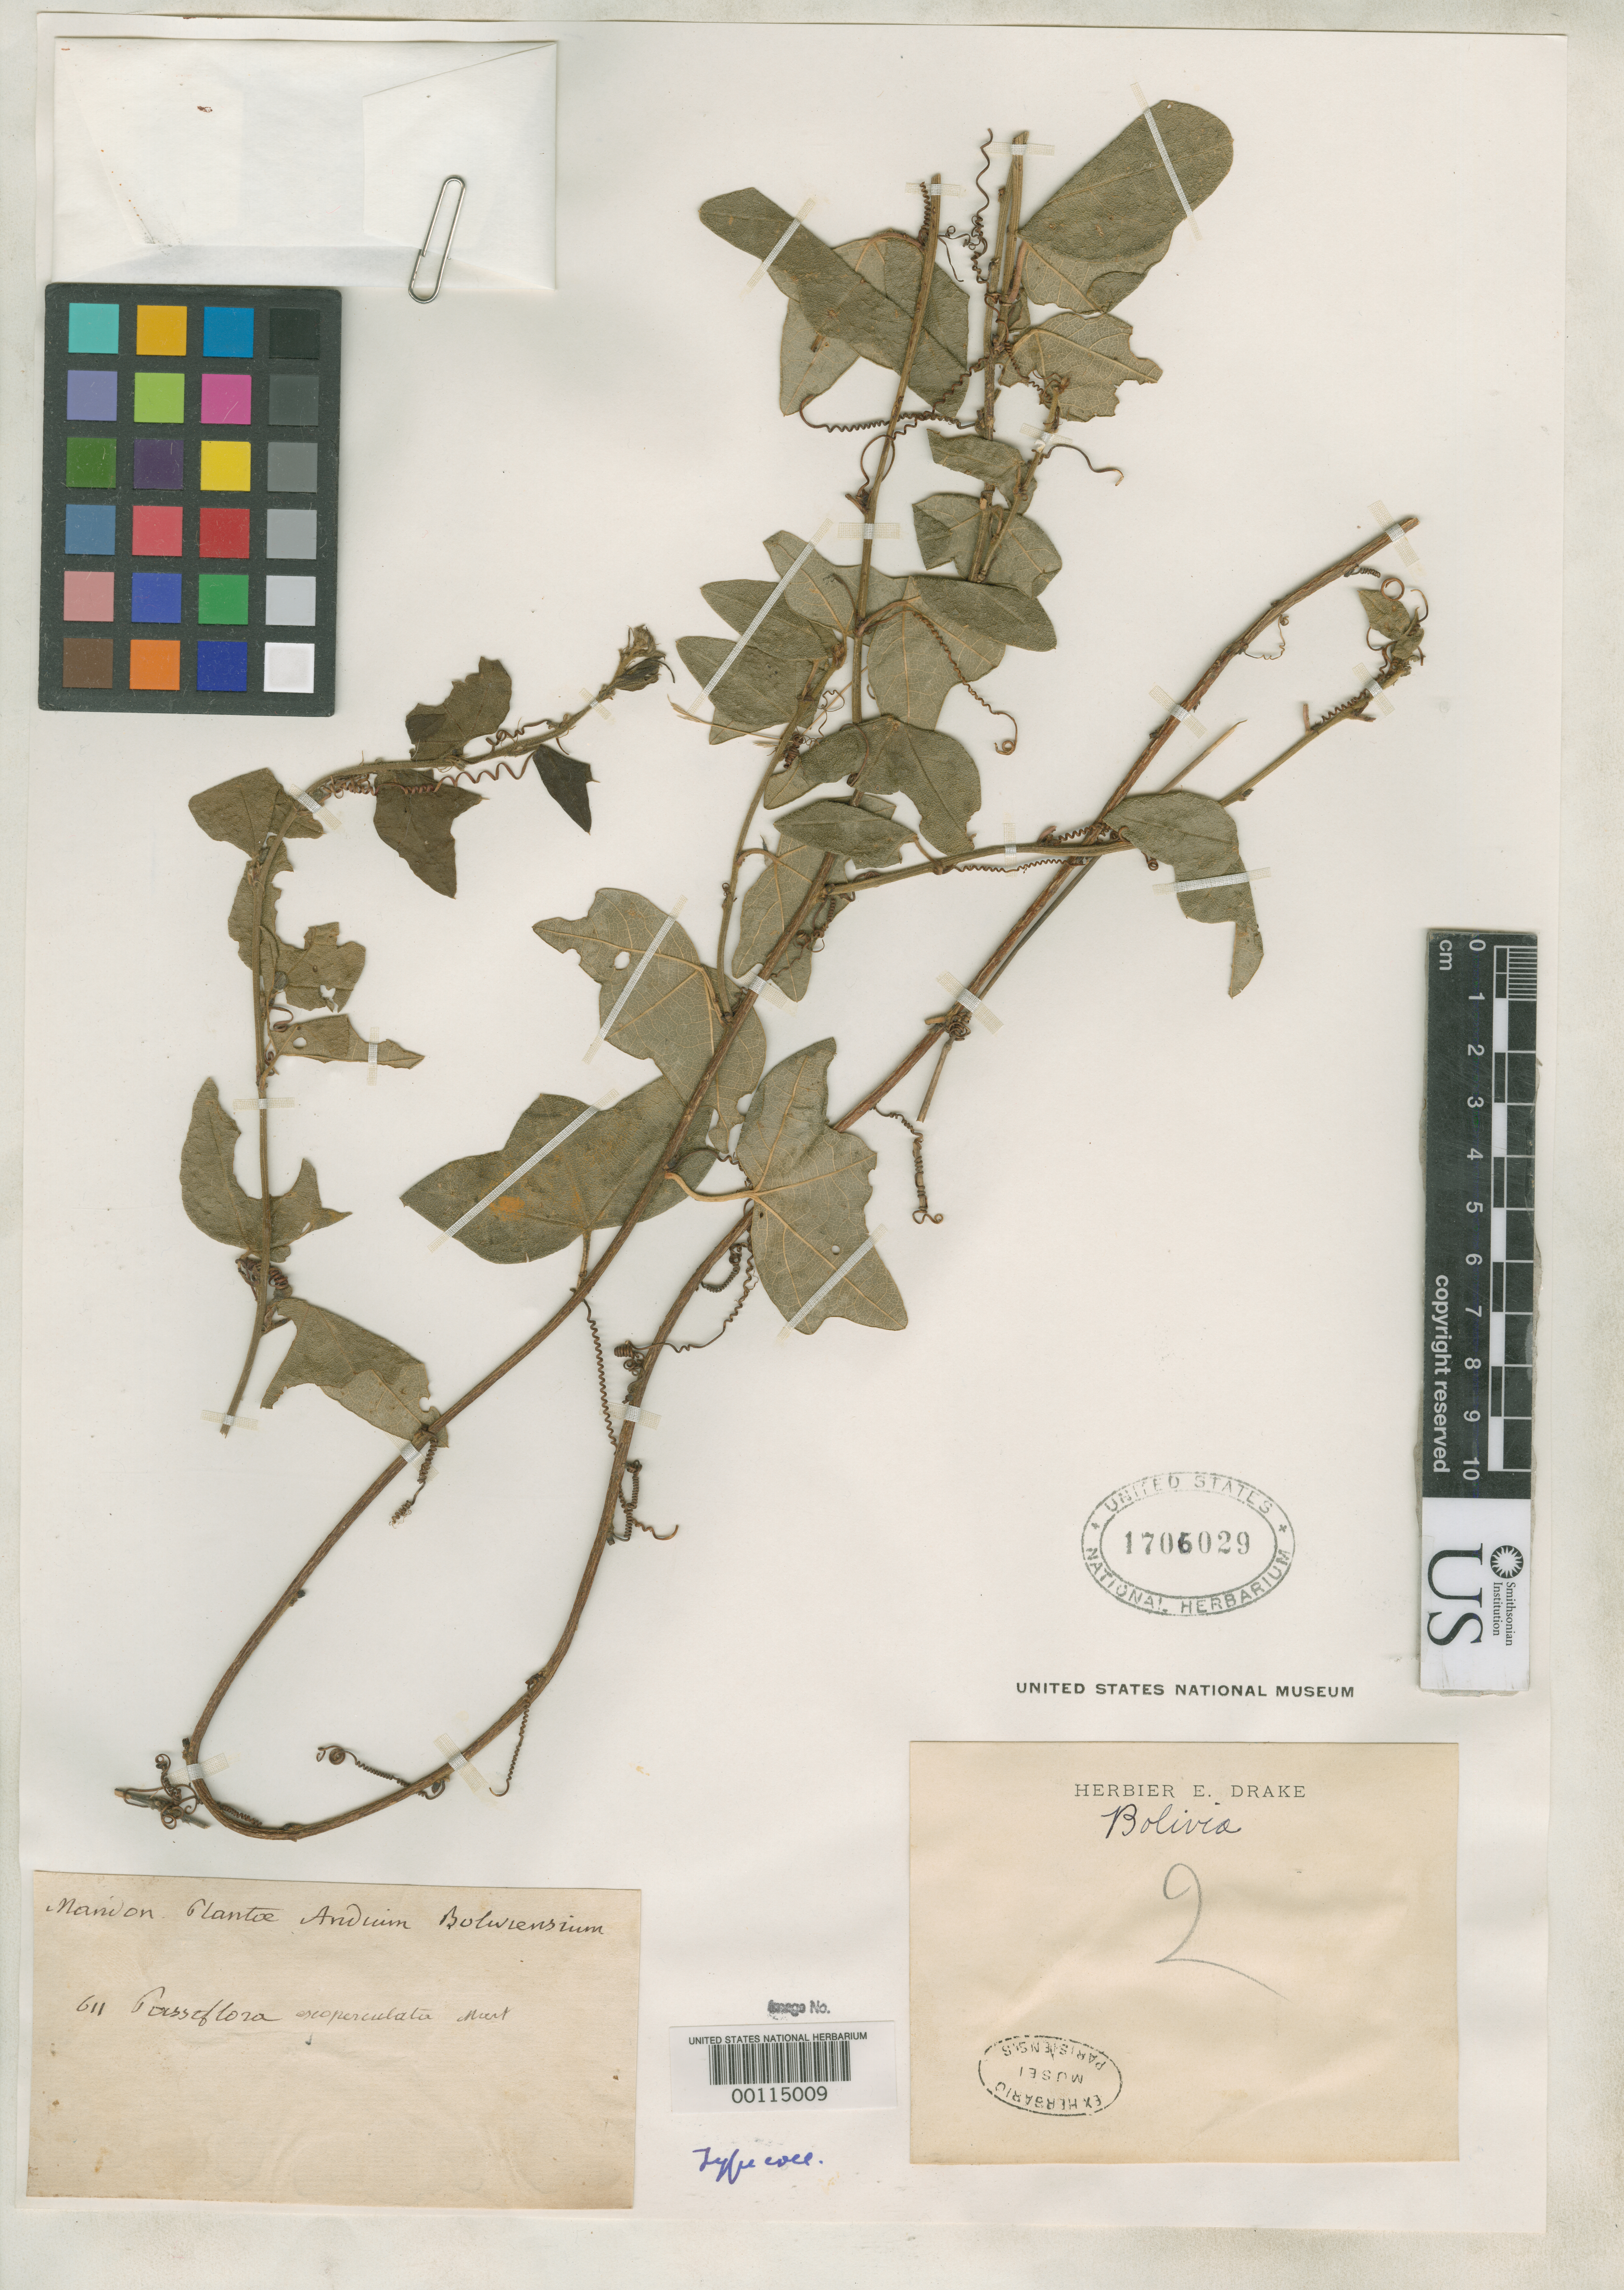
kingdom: Plantae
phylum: Tracheophyta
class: Magnoliopsida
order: Malpighiales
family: Passifloraceae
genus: Passiflora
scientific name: Passiflora exoperculata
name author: Mast. in Mart.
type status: Type Collection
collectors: G. Mandon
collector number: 611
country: Bolivia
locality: Mapiri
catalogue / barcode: US 1706029